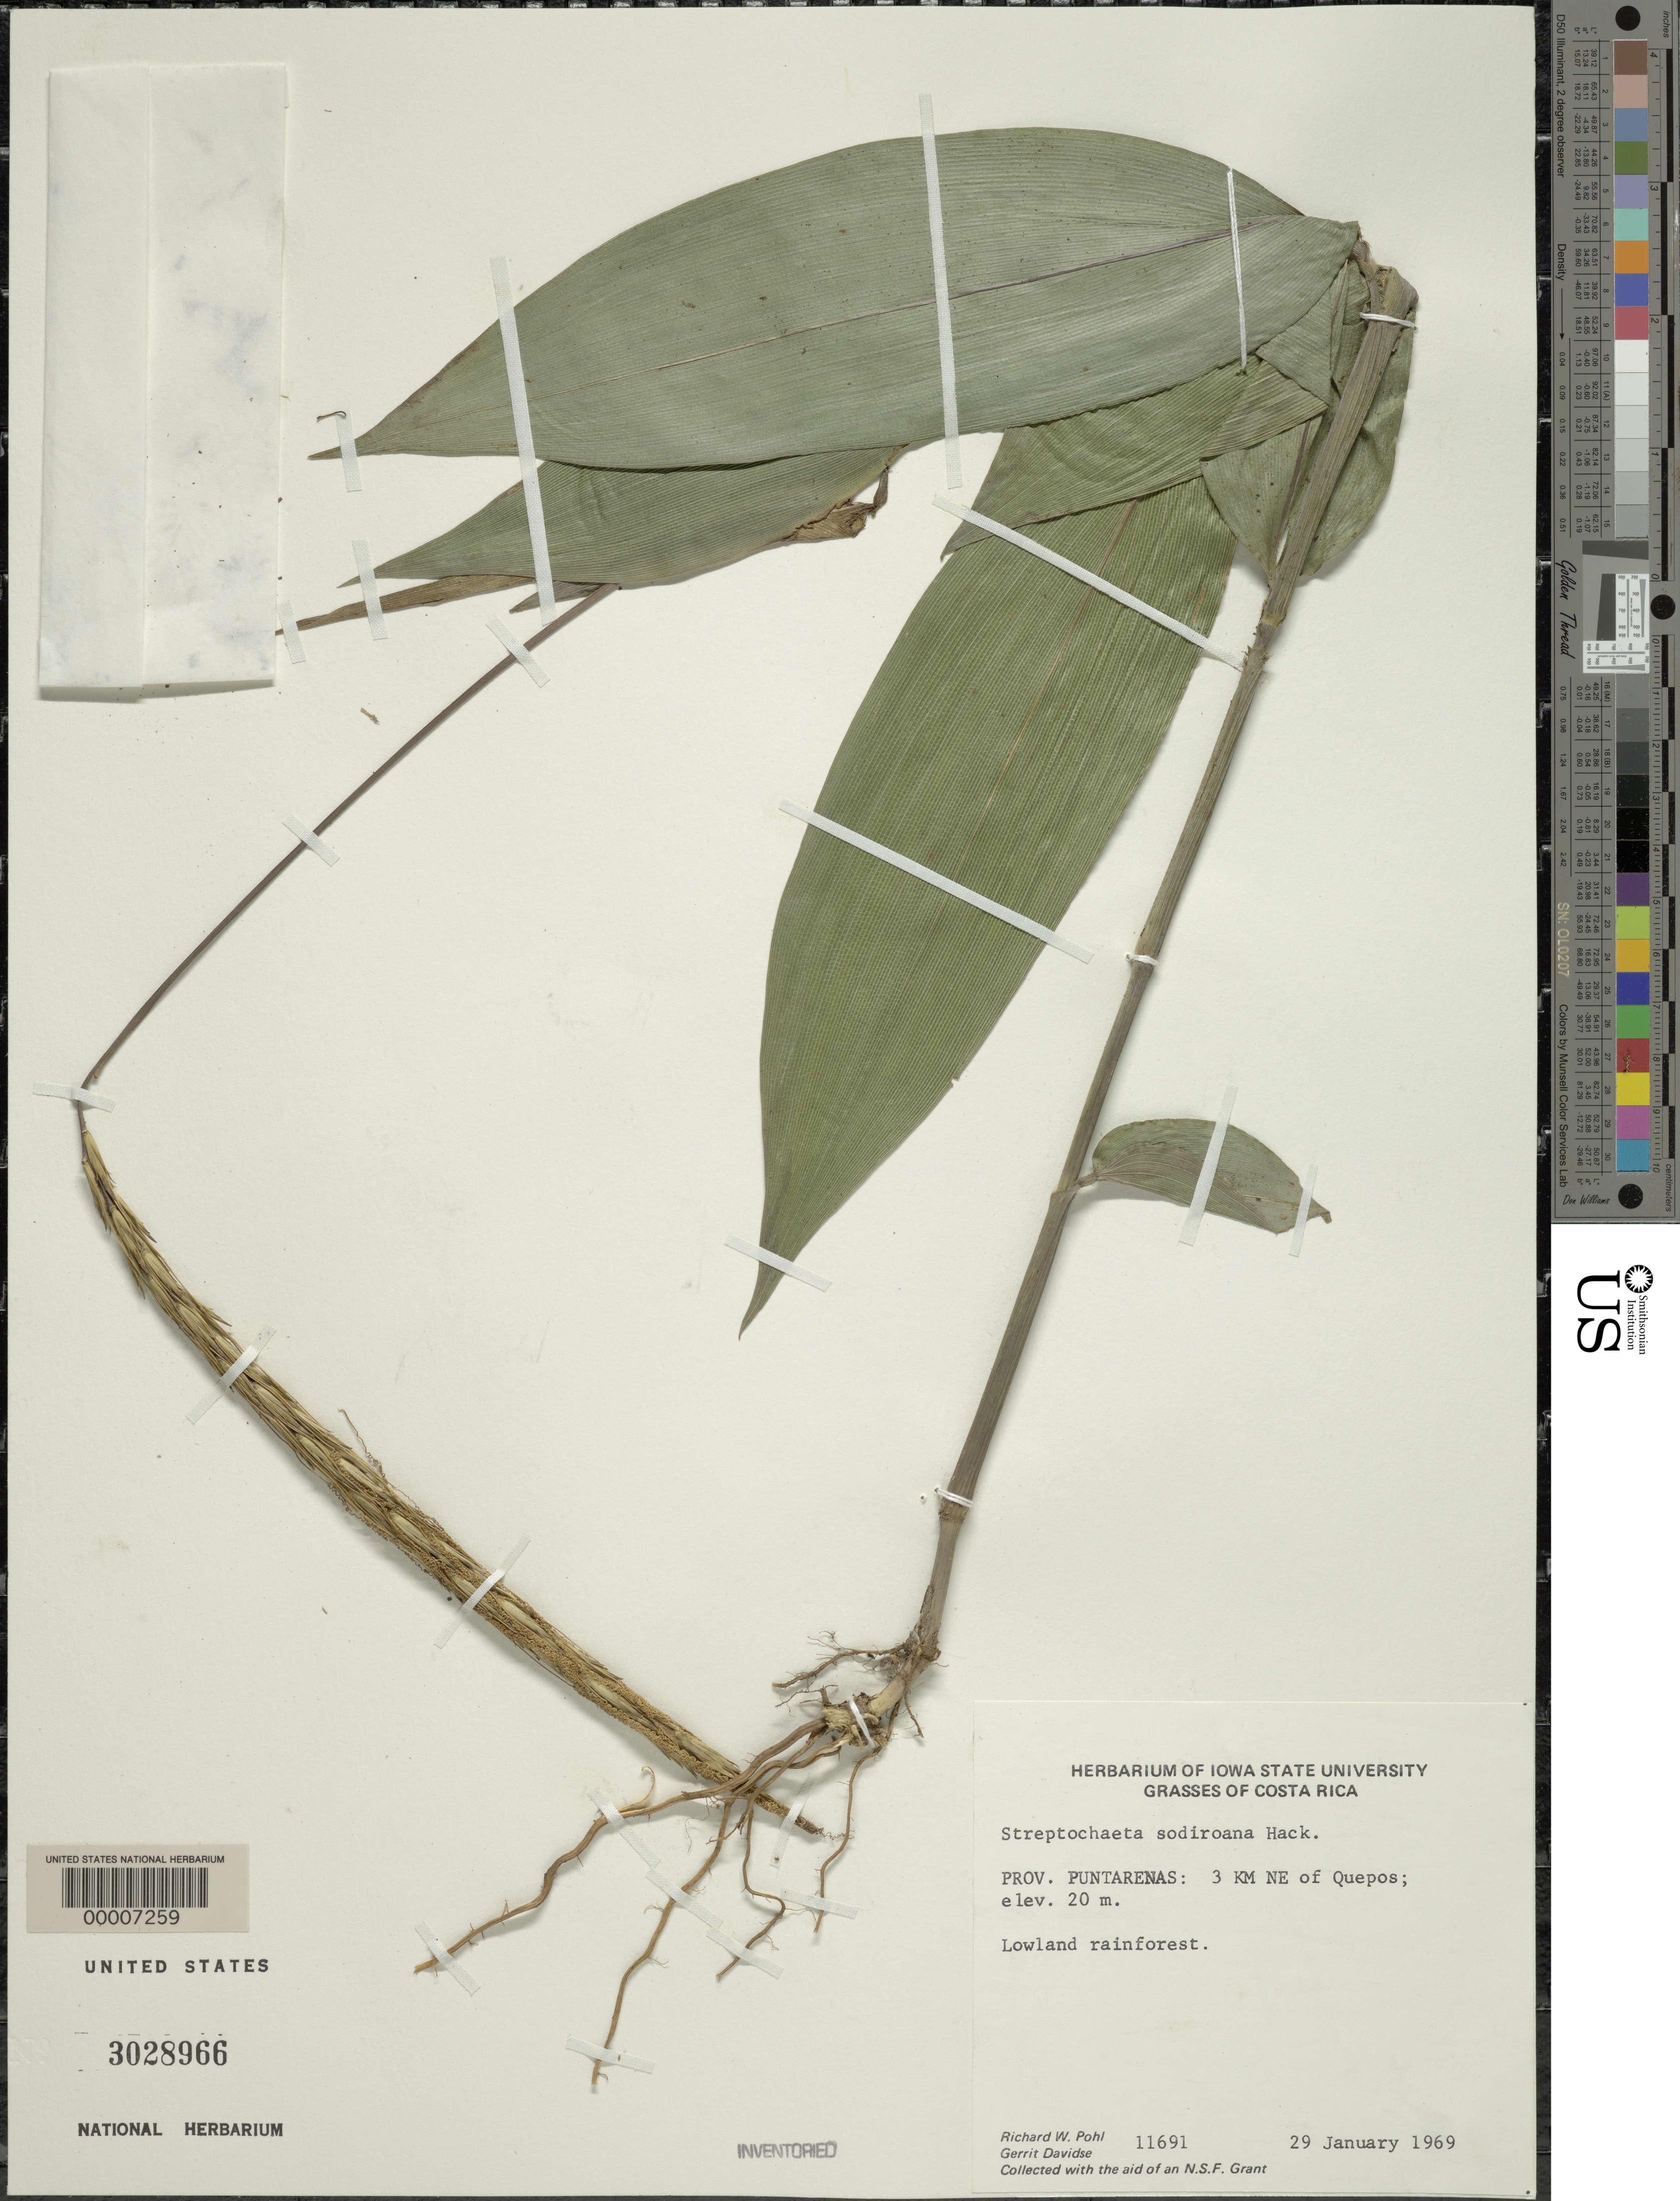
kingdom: Plantae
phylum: Tracheophyta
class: Liliopsida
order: Poales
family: Poaceae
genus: Streptochaeta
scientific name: Streptochaeta sodiroana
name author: Hack.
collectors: R. W. Pohl & G. Davidse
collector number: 11691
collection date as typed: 29 Jan 1969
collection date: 1969-01-29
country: Costa Rica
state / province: Puntarenas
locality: Quepos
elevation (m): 20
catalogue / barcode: US 3028966